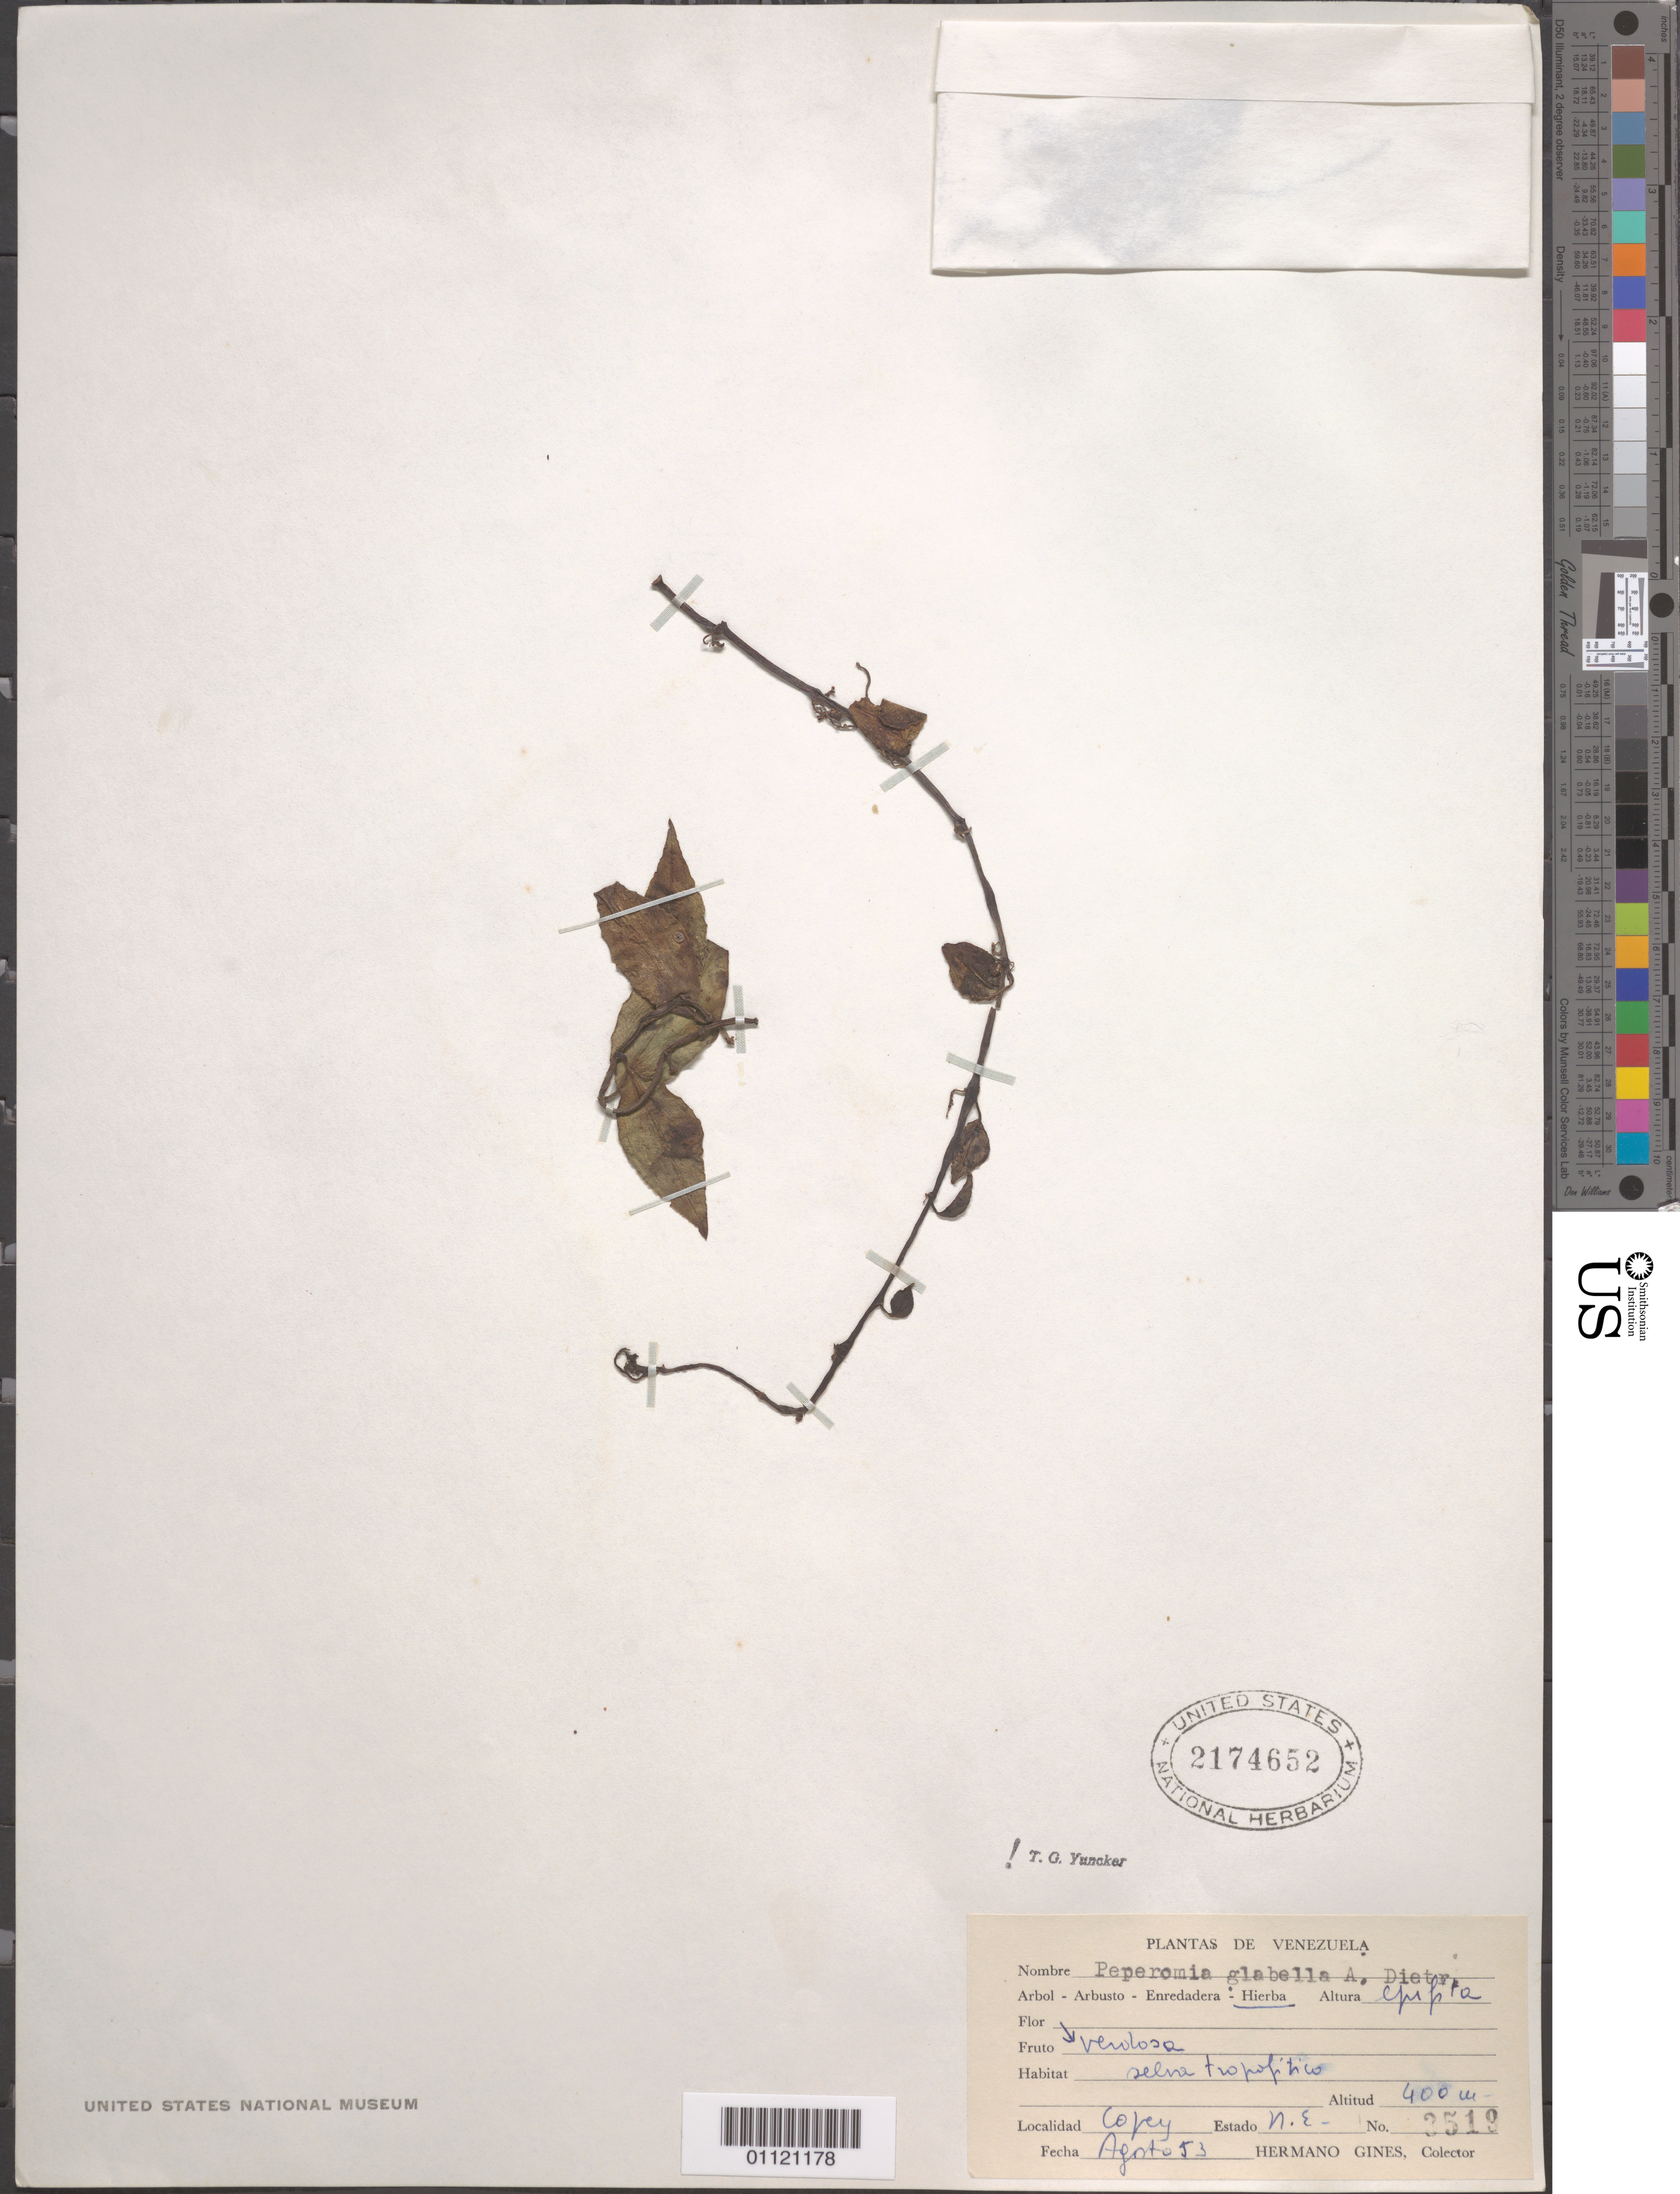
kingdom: Plantae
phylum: Tracheophyta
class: Magnoliopsida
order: Piperales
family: Piperaceae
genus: Peperomia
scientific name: Peperomia glabella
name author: (Sw.) A. Dietr.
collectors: Bro. Gines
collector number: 3519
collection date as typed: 01 Aug 1953 to 31 Aug 1953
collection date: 1953-08-01/1953-08-31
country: Venezuela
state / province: Nueva Esparta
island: Margarita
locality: Copey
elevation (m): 400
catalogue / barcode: US 2174652